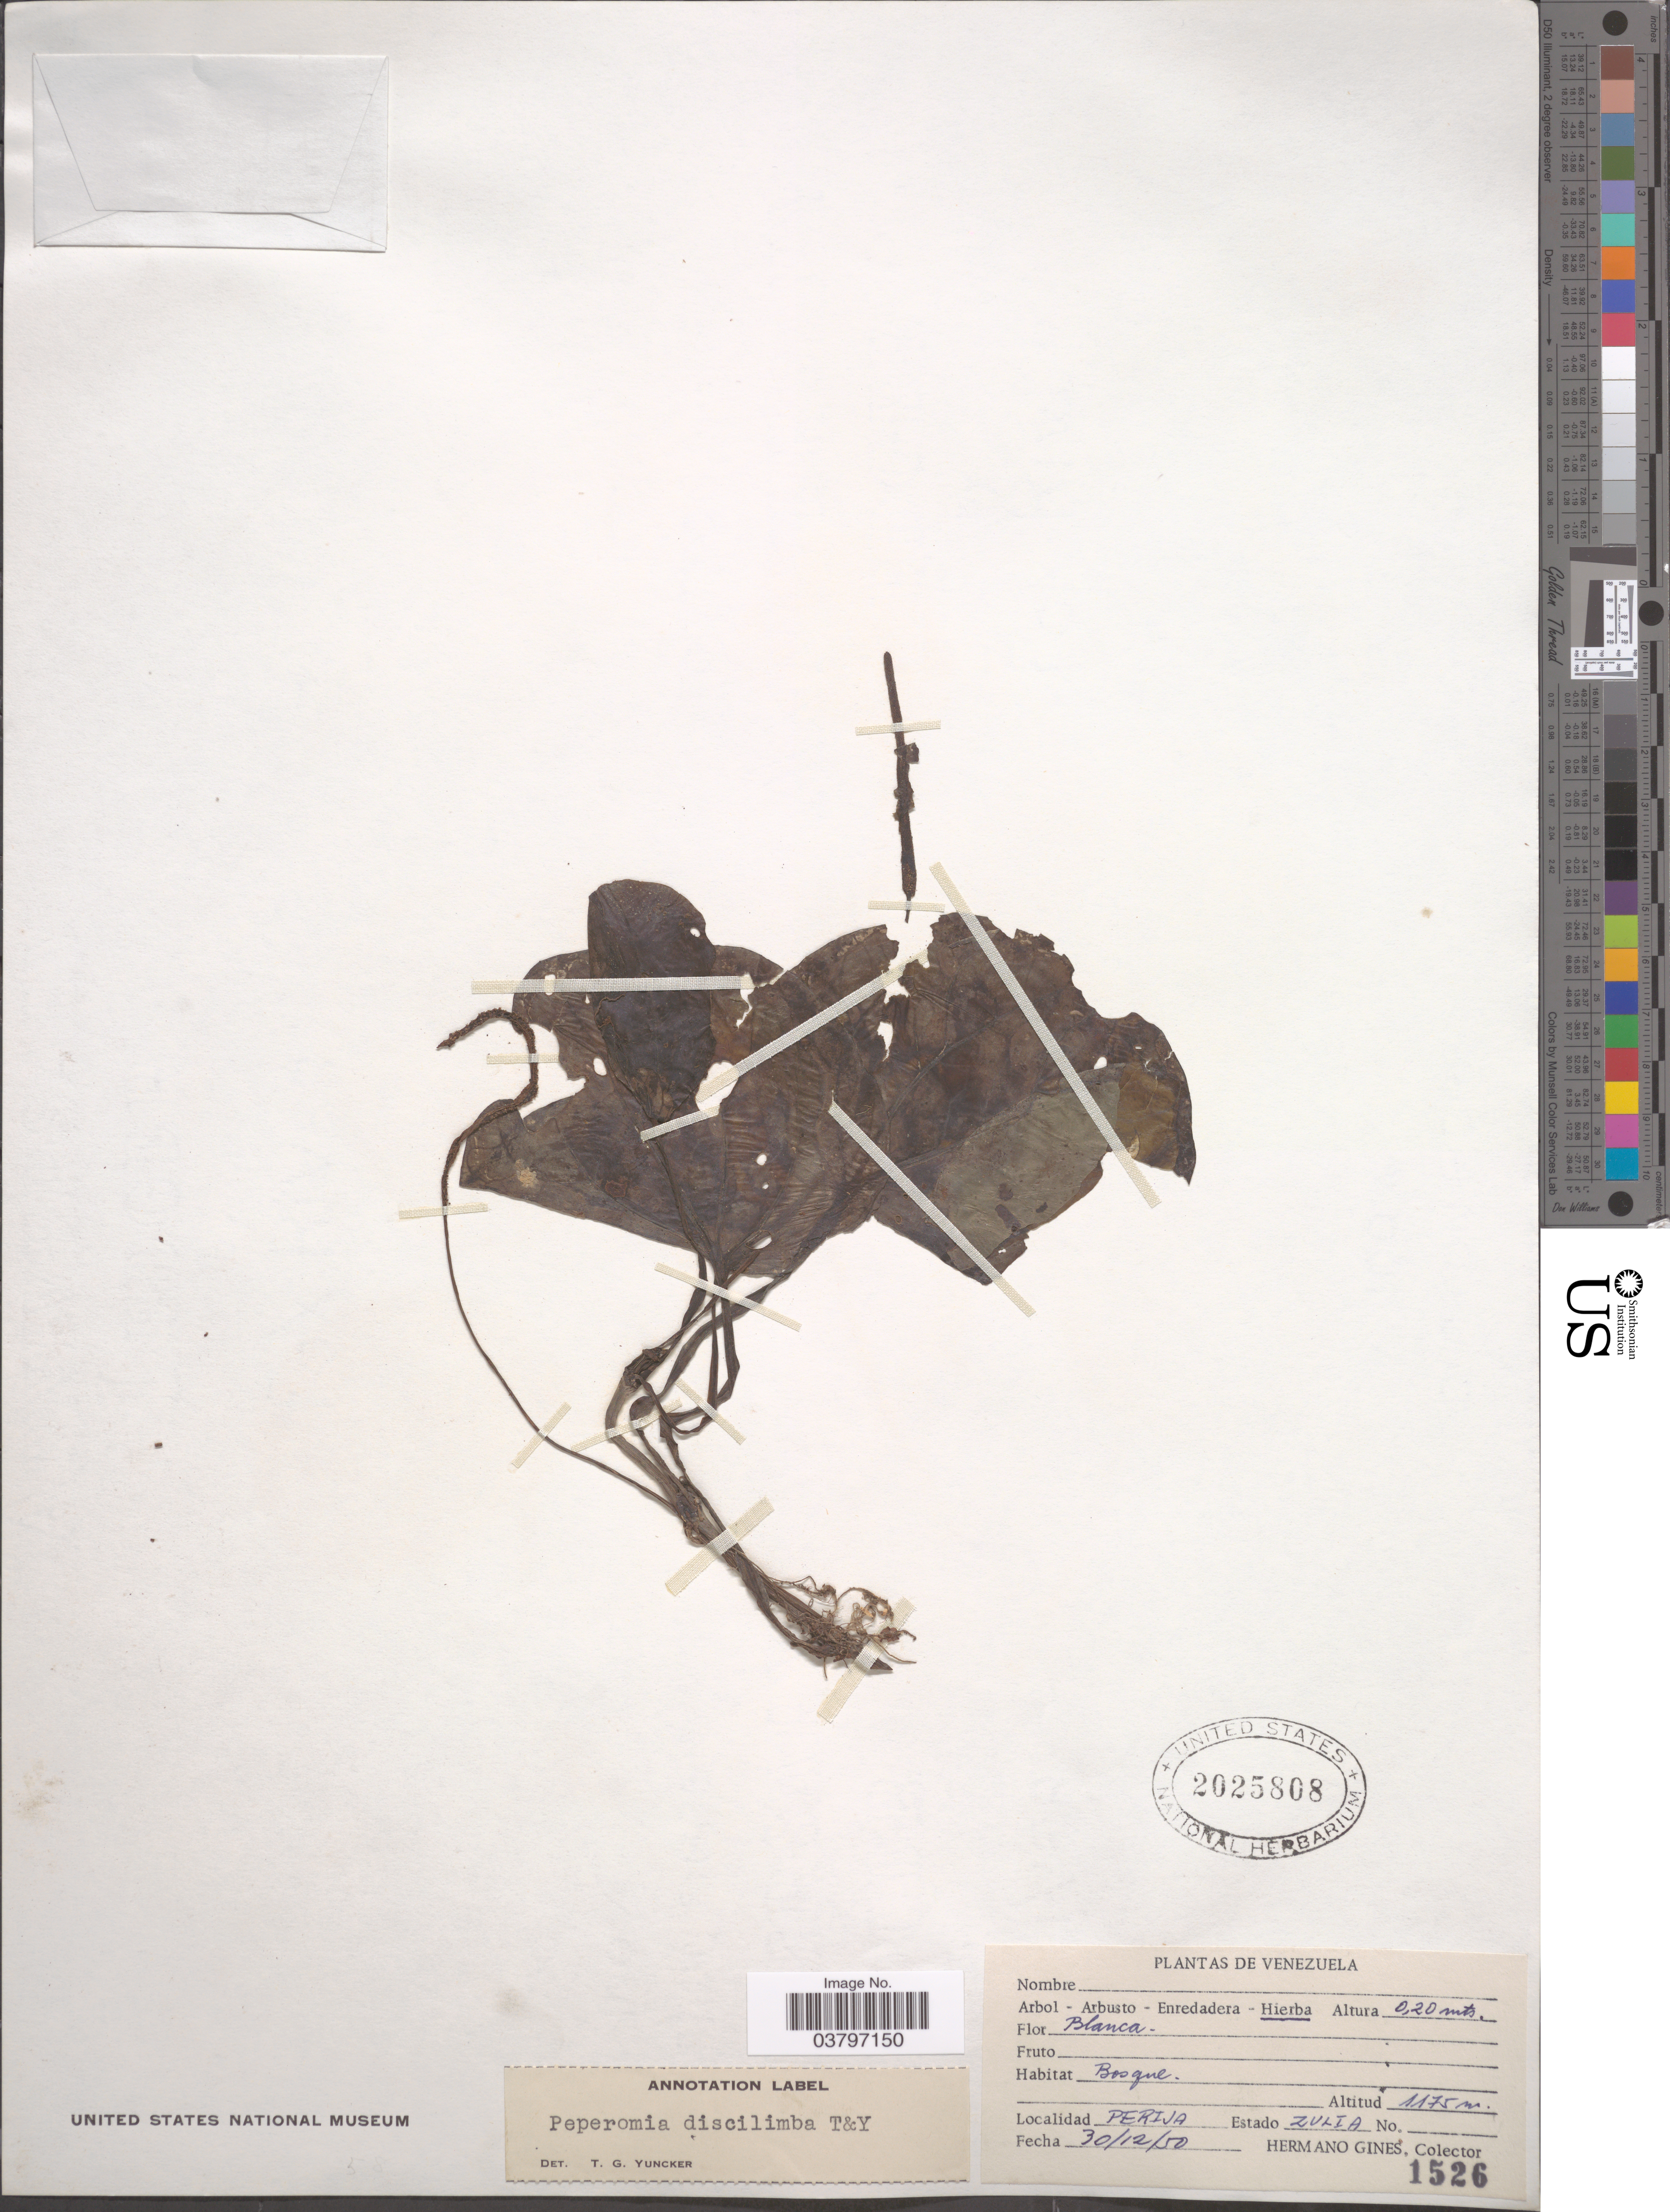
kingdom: Plantae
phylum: Tracheophyta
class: Magnoliopsida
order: Piperales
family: Piperaceae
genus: Peperomia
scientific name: Peperomia discilimba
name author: Trel. & Yunck.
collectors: Bro. Gines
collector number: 1526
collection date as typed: Transcribed d/m/y: 30/12/50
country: Venezuela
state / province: Zulia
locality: Perija.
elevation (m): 1175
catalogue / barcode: US 2025808